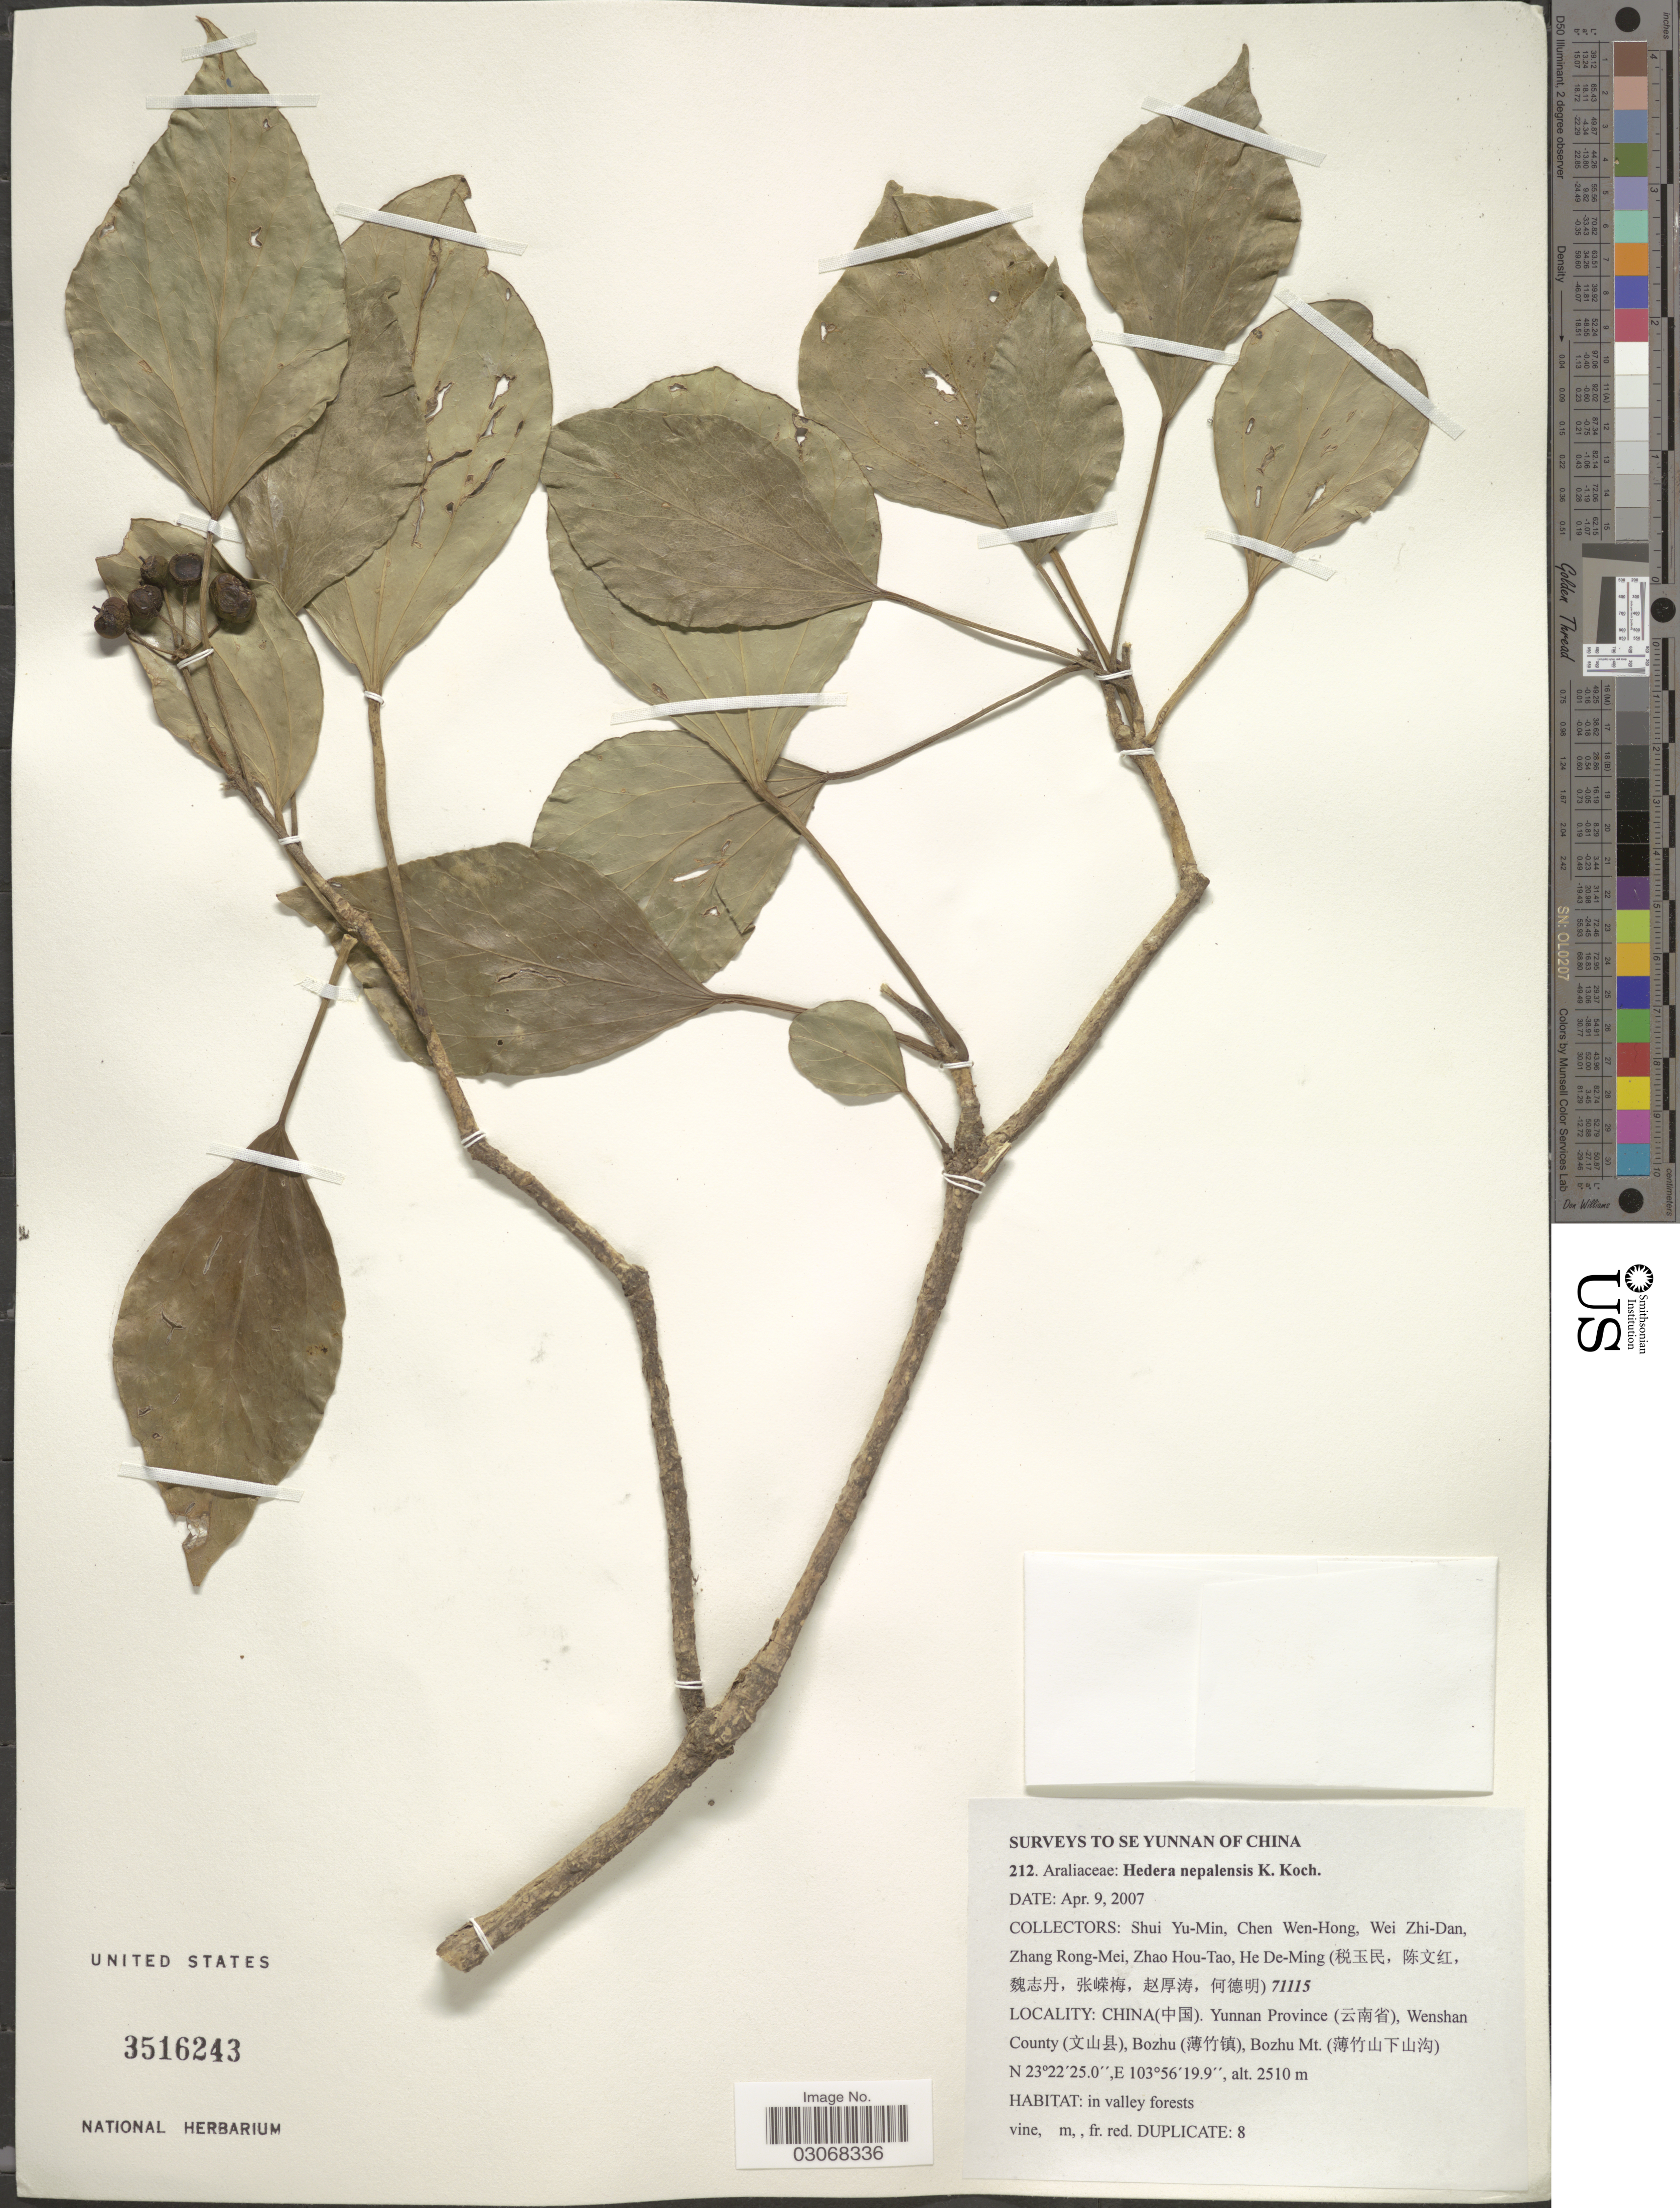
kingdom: Plantae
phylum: Tracheophyta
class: Magnoliopsida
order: Apiales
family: Araliaceae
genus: Hedera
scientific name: Hedera nepalensis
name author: K. Koch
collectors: S. Yu-Min, W. Chen, W. Zhi-Dan, Z. Rong-Mei & et al.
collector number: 71115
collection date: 2007-04-09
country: China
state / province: Yunnan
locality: Wenshan County, Bozhu, Bozhu Mt.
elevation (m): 2510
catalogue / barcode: US 3516243